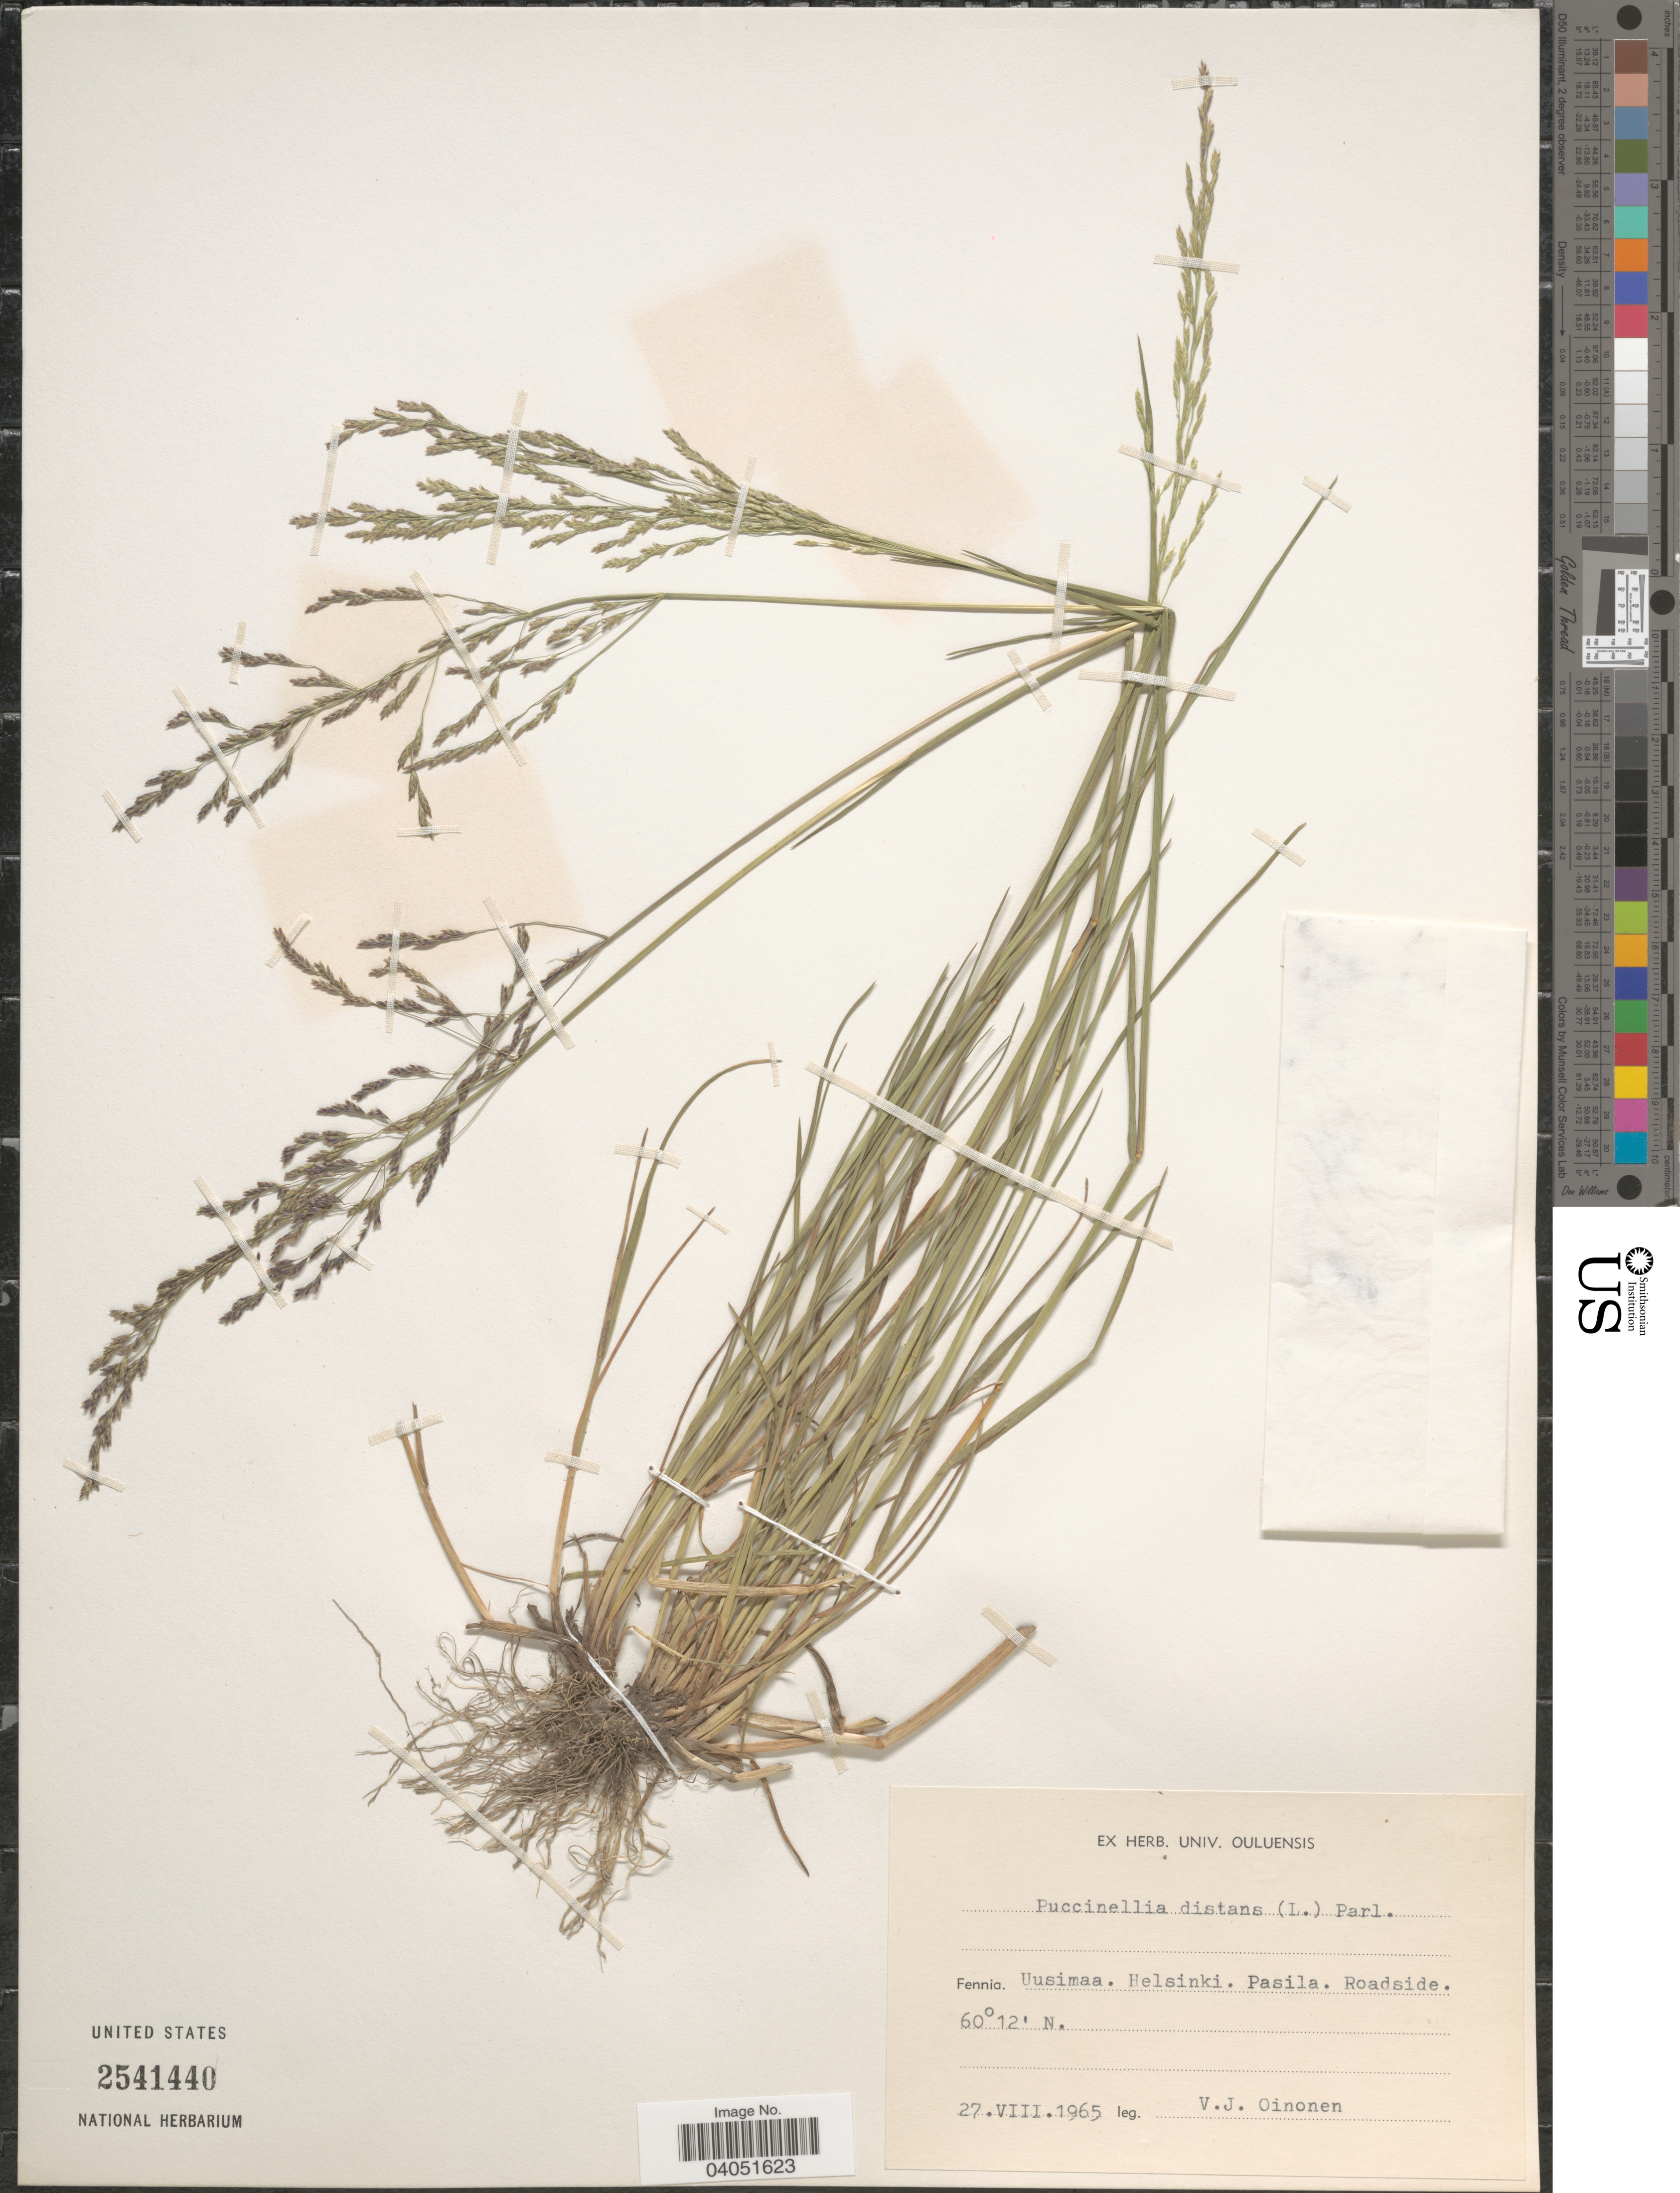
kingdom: Plantae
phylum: Tracheophyta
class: Liliopsida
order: Poales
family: Poaceae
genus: Puccinellia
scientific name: Puccinellia distans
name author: (Jacq.) Parl.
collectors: V. Oinonen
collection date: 1965-08-27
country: Finland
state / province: Uusimaa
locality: Fennia. Uusimaa. Helsinki. Pasila. Roadside.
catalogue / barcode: US 2541440